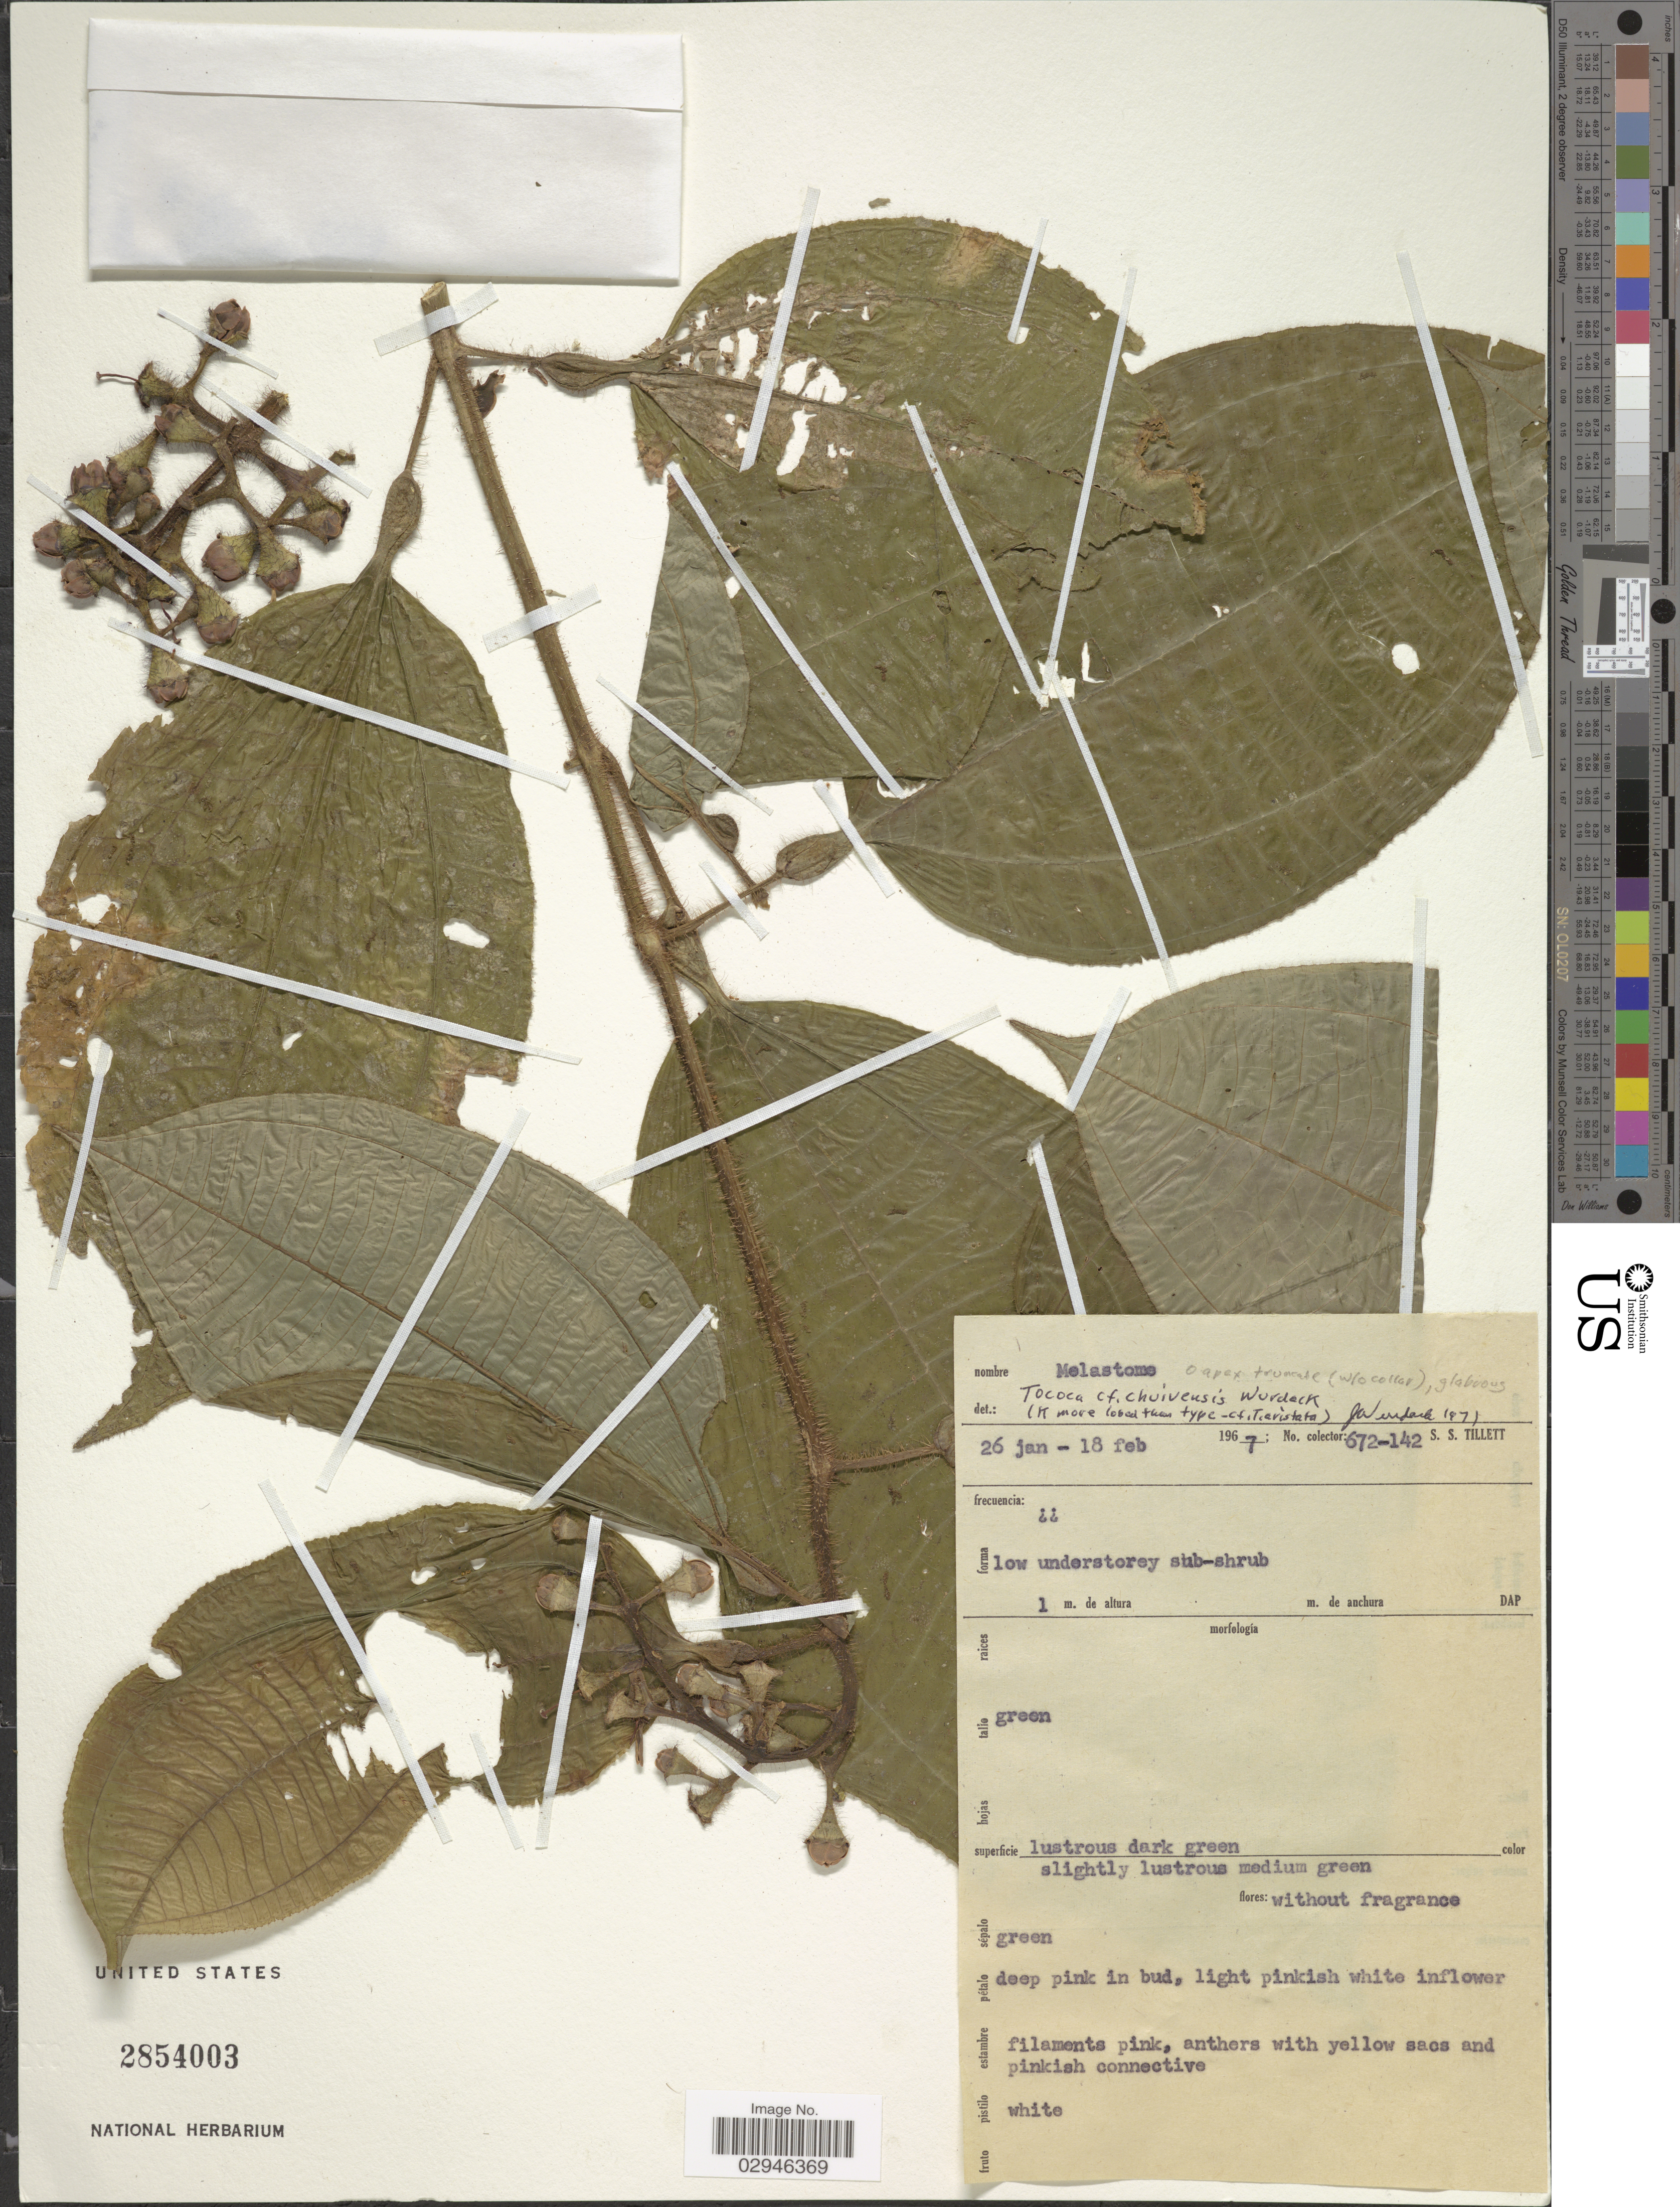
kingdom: Plantae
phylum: Tracheophyta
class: Magnoliopsida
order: Myrtales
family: Melastomataceae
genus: Tococa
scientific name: Tococa chuivensis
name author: Wurdack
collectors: S. S. Tillett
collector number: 672-142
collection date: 1967-01-26/1967-02-18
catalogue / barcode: US 2854003